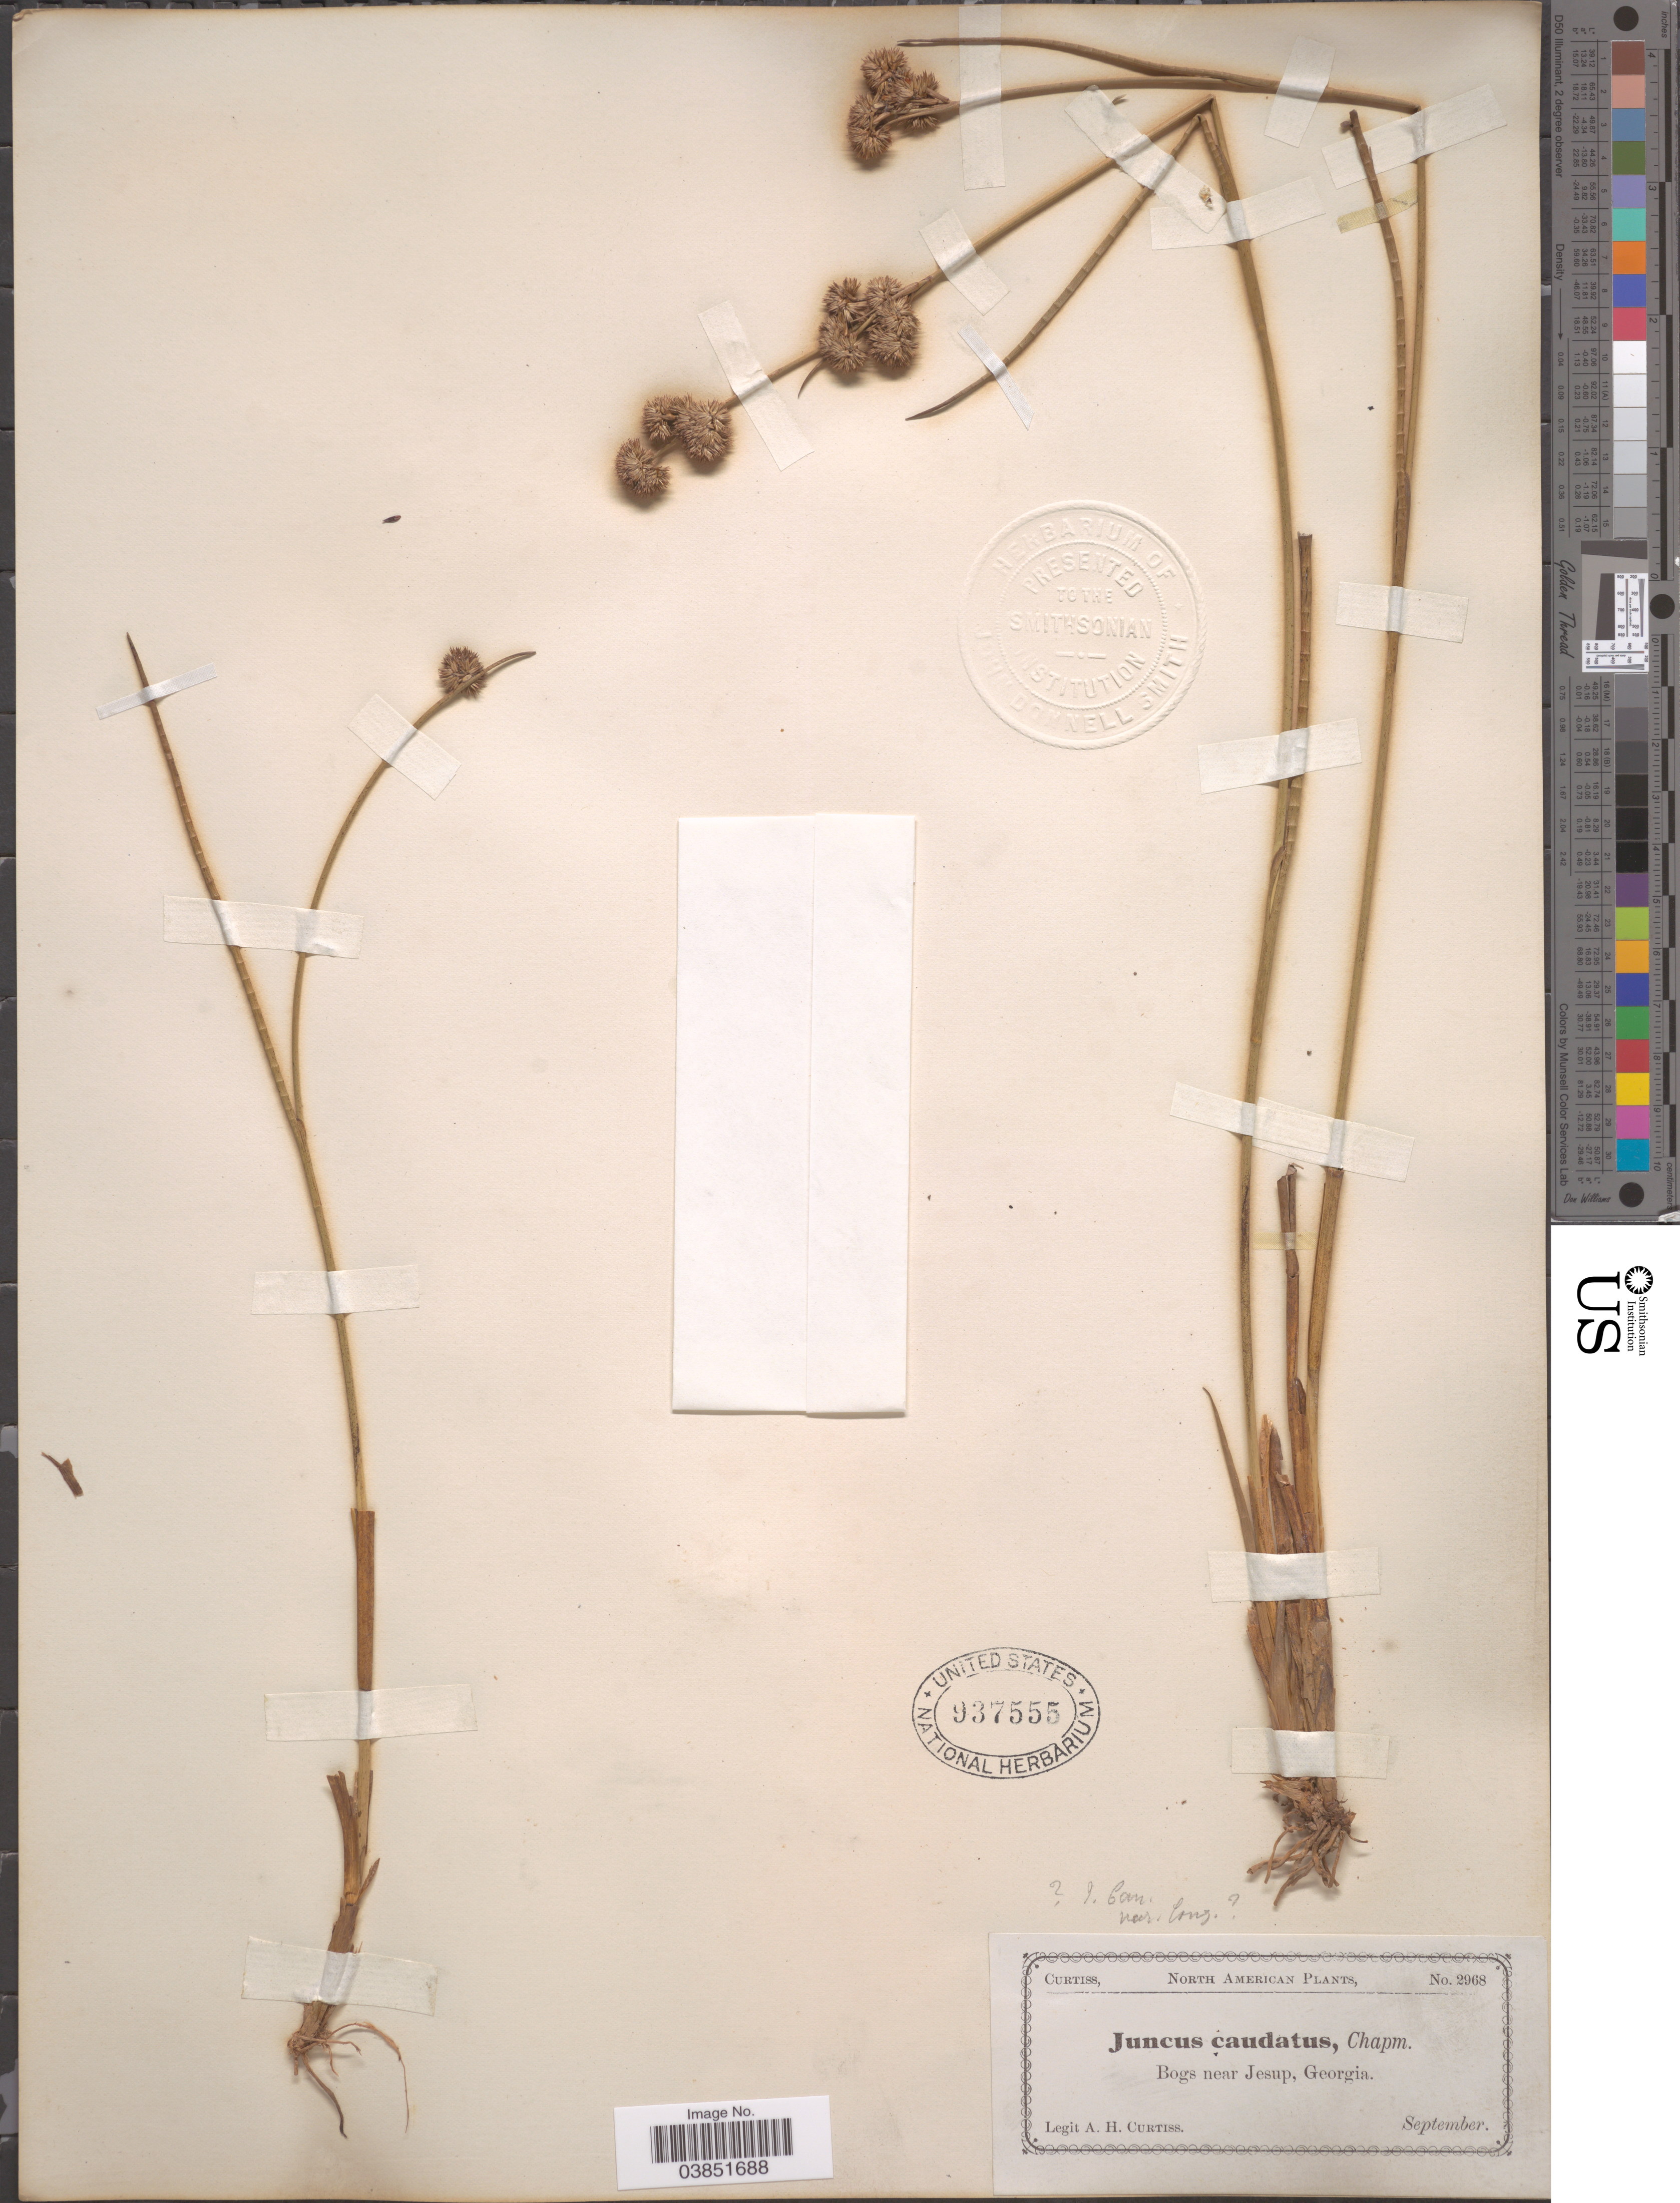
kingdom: Plantae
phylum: Tracheophyta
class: Liliopsida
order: Poales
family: Juncaceae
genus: Juncus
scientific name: Juncus caudatus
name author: Chapm.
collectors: A. H. Curtiss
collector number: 2968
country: United States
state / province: Georgia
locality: Bogs near Jesup.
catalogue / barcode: US 937555